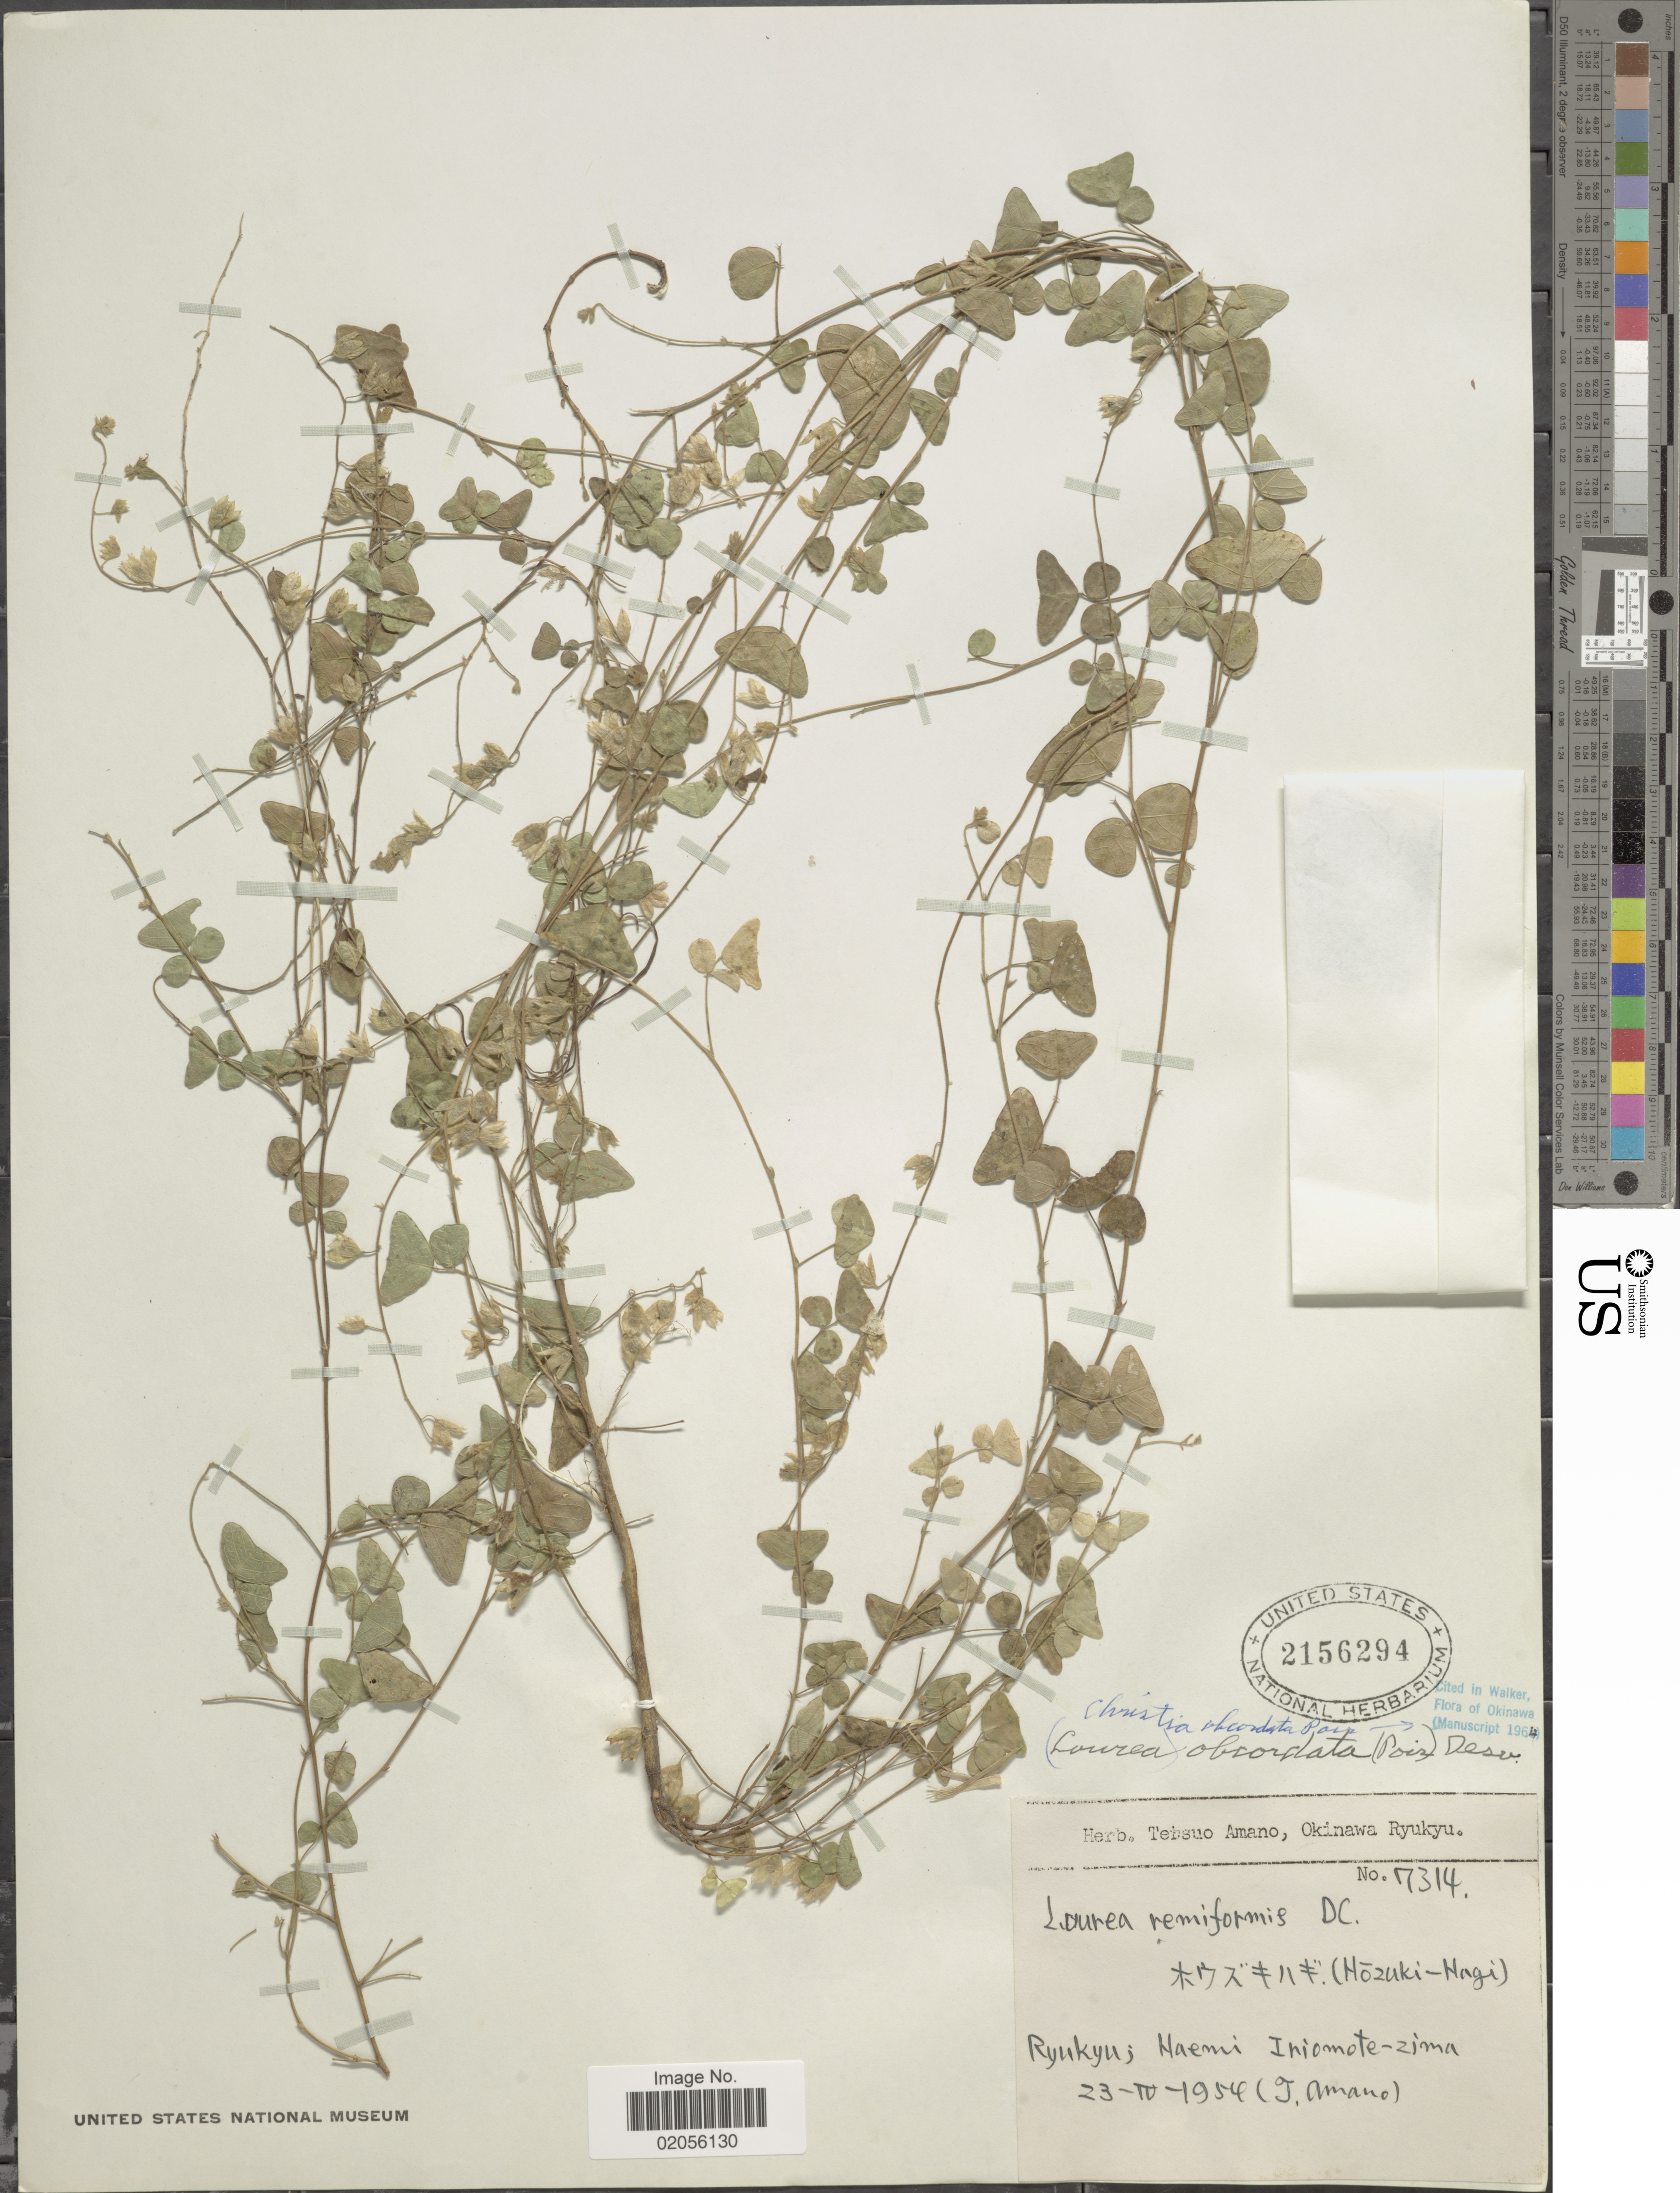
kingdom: Plantae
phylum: Tracheophyta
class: Magnoliopsida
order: Fabales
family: Fabaceae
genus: Lourea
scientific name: Lourea obcordata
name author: (Poir.) Desv.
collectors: T. Amano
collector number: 7314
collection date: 1954-04-23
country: Japan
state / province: Okinawa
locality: Ryukyu; Haemi Iriomote-zima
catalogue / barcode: US 2156294